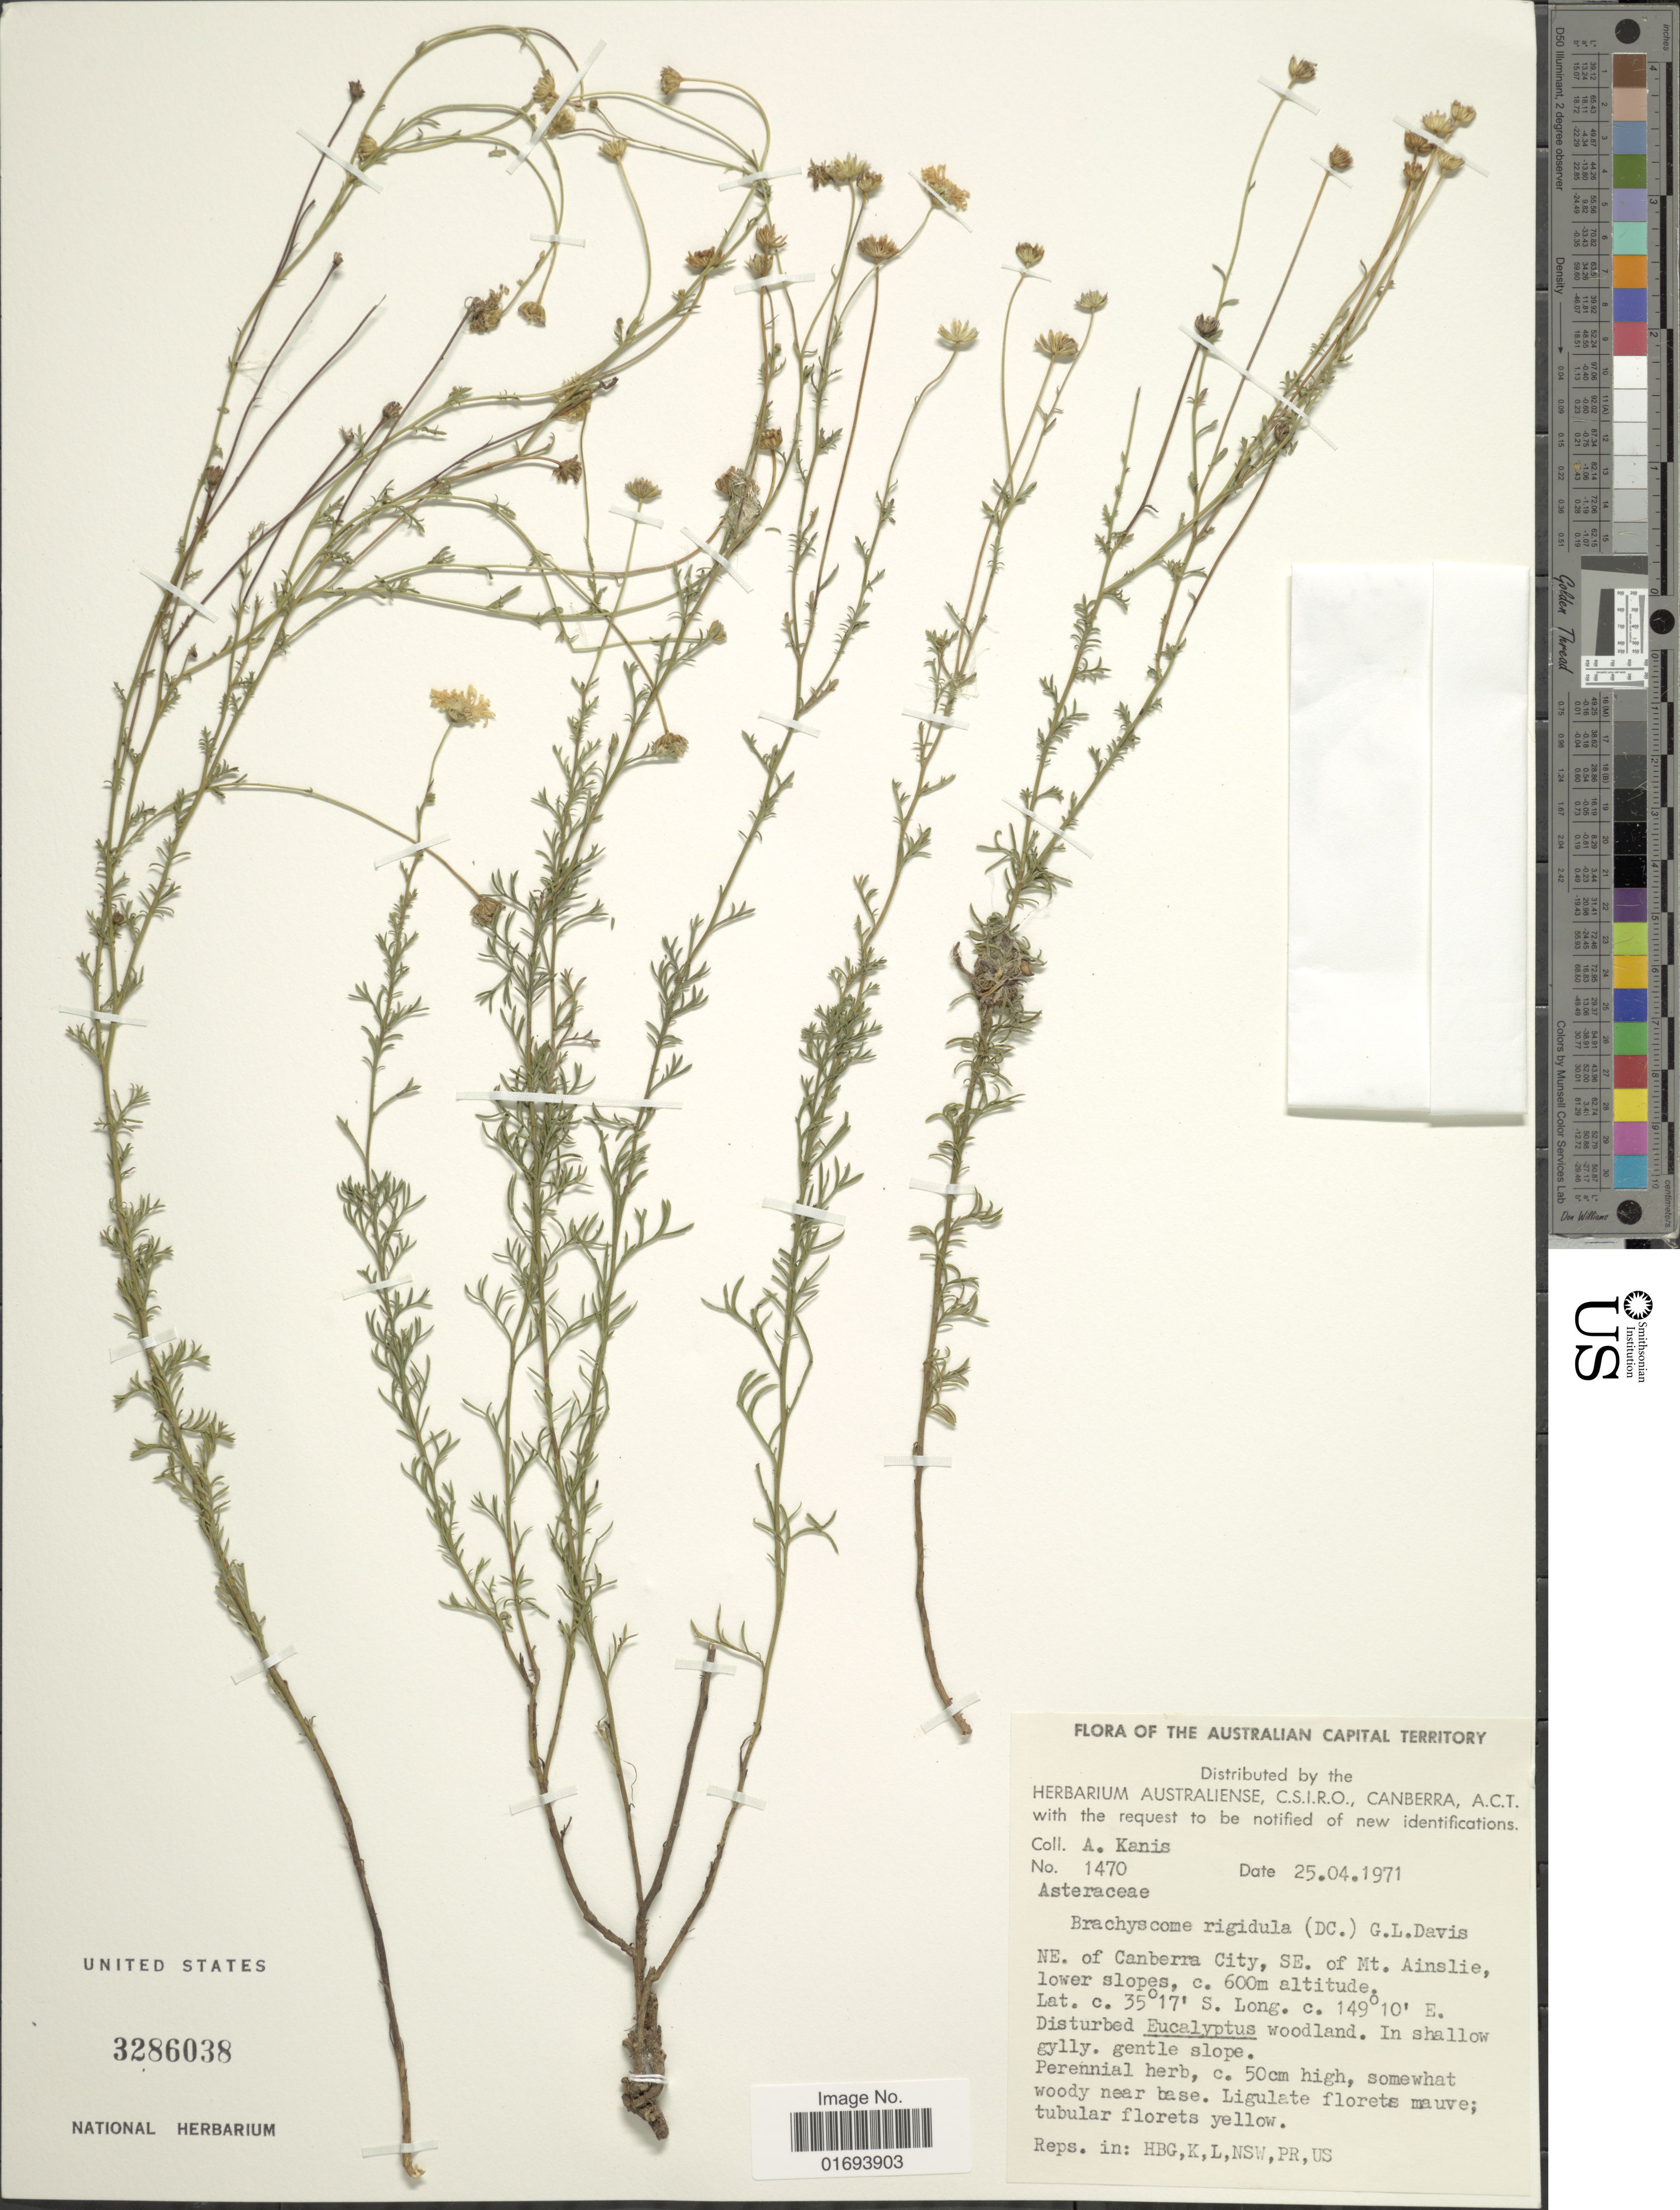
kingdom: Plantae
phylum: Tracheophyta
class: Magnoliopsida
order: Asterales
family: Asteraceae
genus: Brachyscome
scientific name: Brachyscome rigidula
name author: (DC.) G.L. Davis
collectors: A. Kanis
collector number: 1470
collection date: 1971-04-25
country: Australia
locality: NE. of Canberra City, SE. of Mt. Ainslie, lower slopes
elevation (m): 600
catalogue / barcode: US 3286038